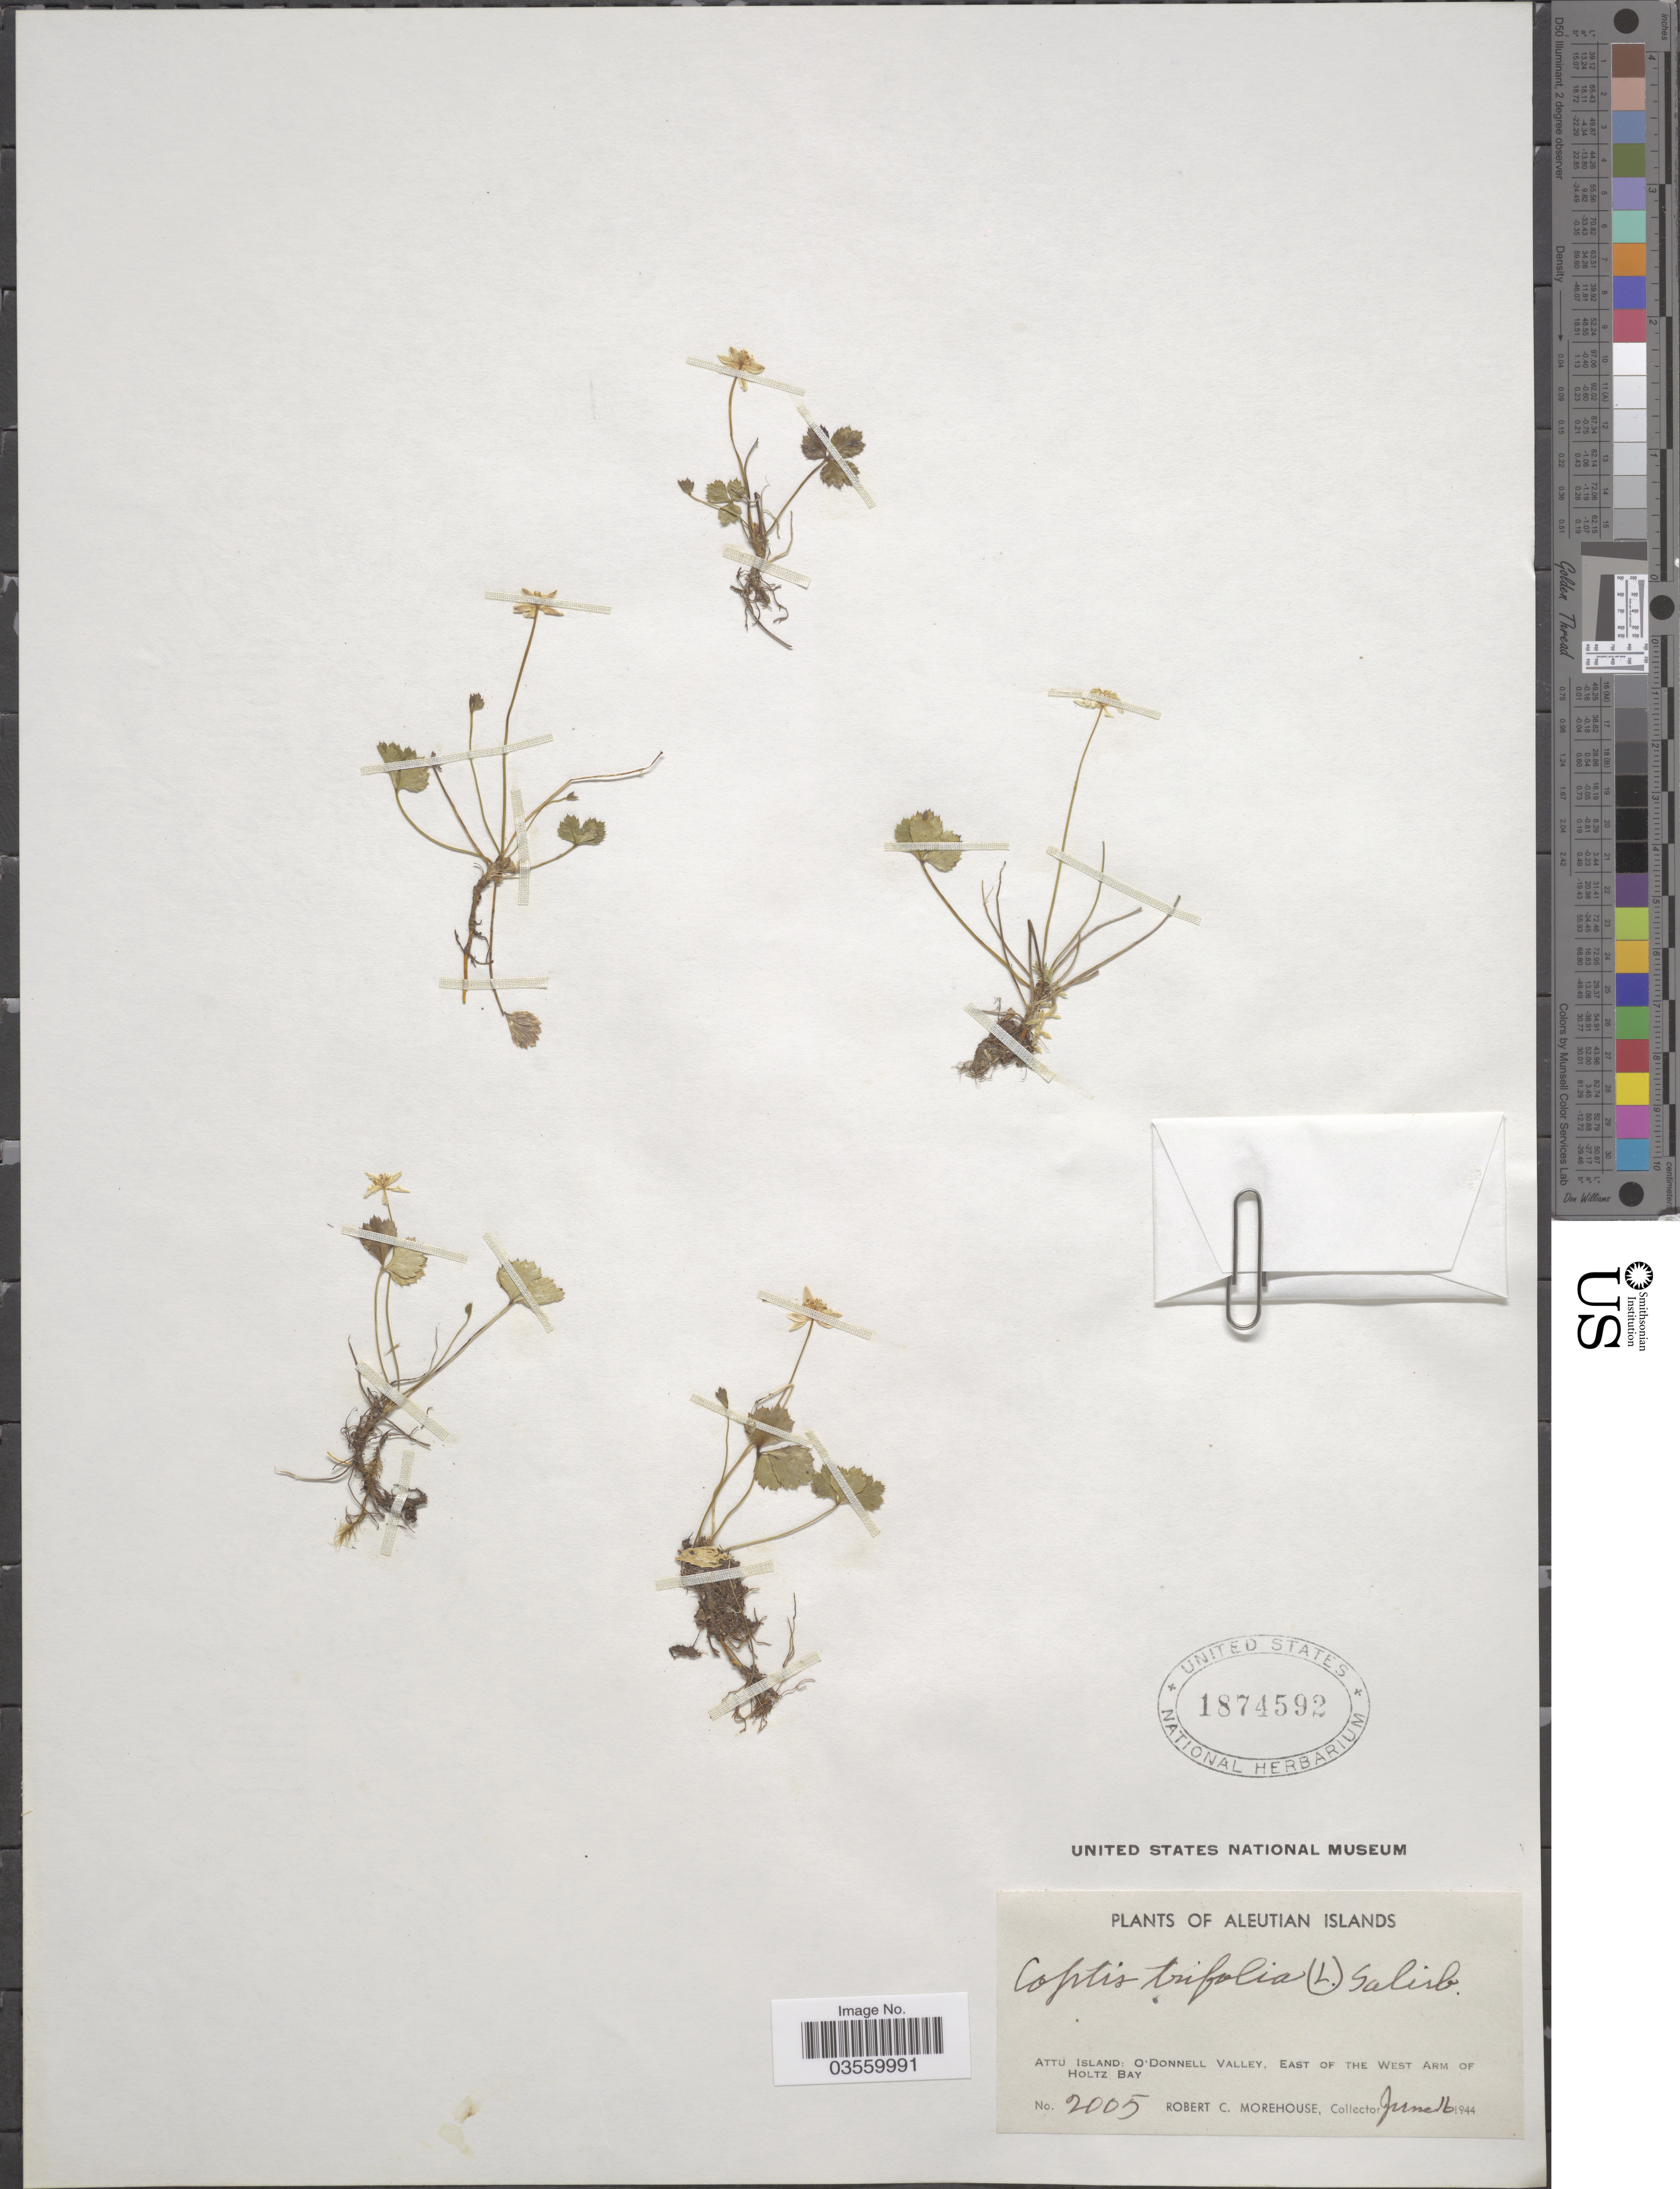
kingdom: Plantae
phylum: Tracheophyta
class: Magnoliopsida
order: Ranunculales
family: Ranunculaceae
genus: Coptis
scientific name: Coptis trifolia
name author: (L.) Salisb.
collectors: R. Morehouse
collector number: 2005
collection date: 1944-06-16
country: United States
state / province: Alaska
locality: Aleutian Islands. Attu Island: O'Donnell Valley, East of the West Arm of Holtz Bay.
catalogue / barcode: US 1874592